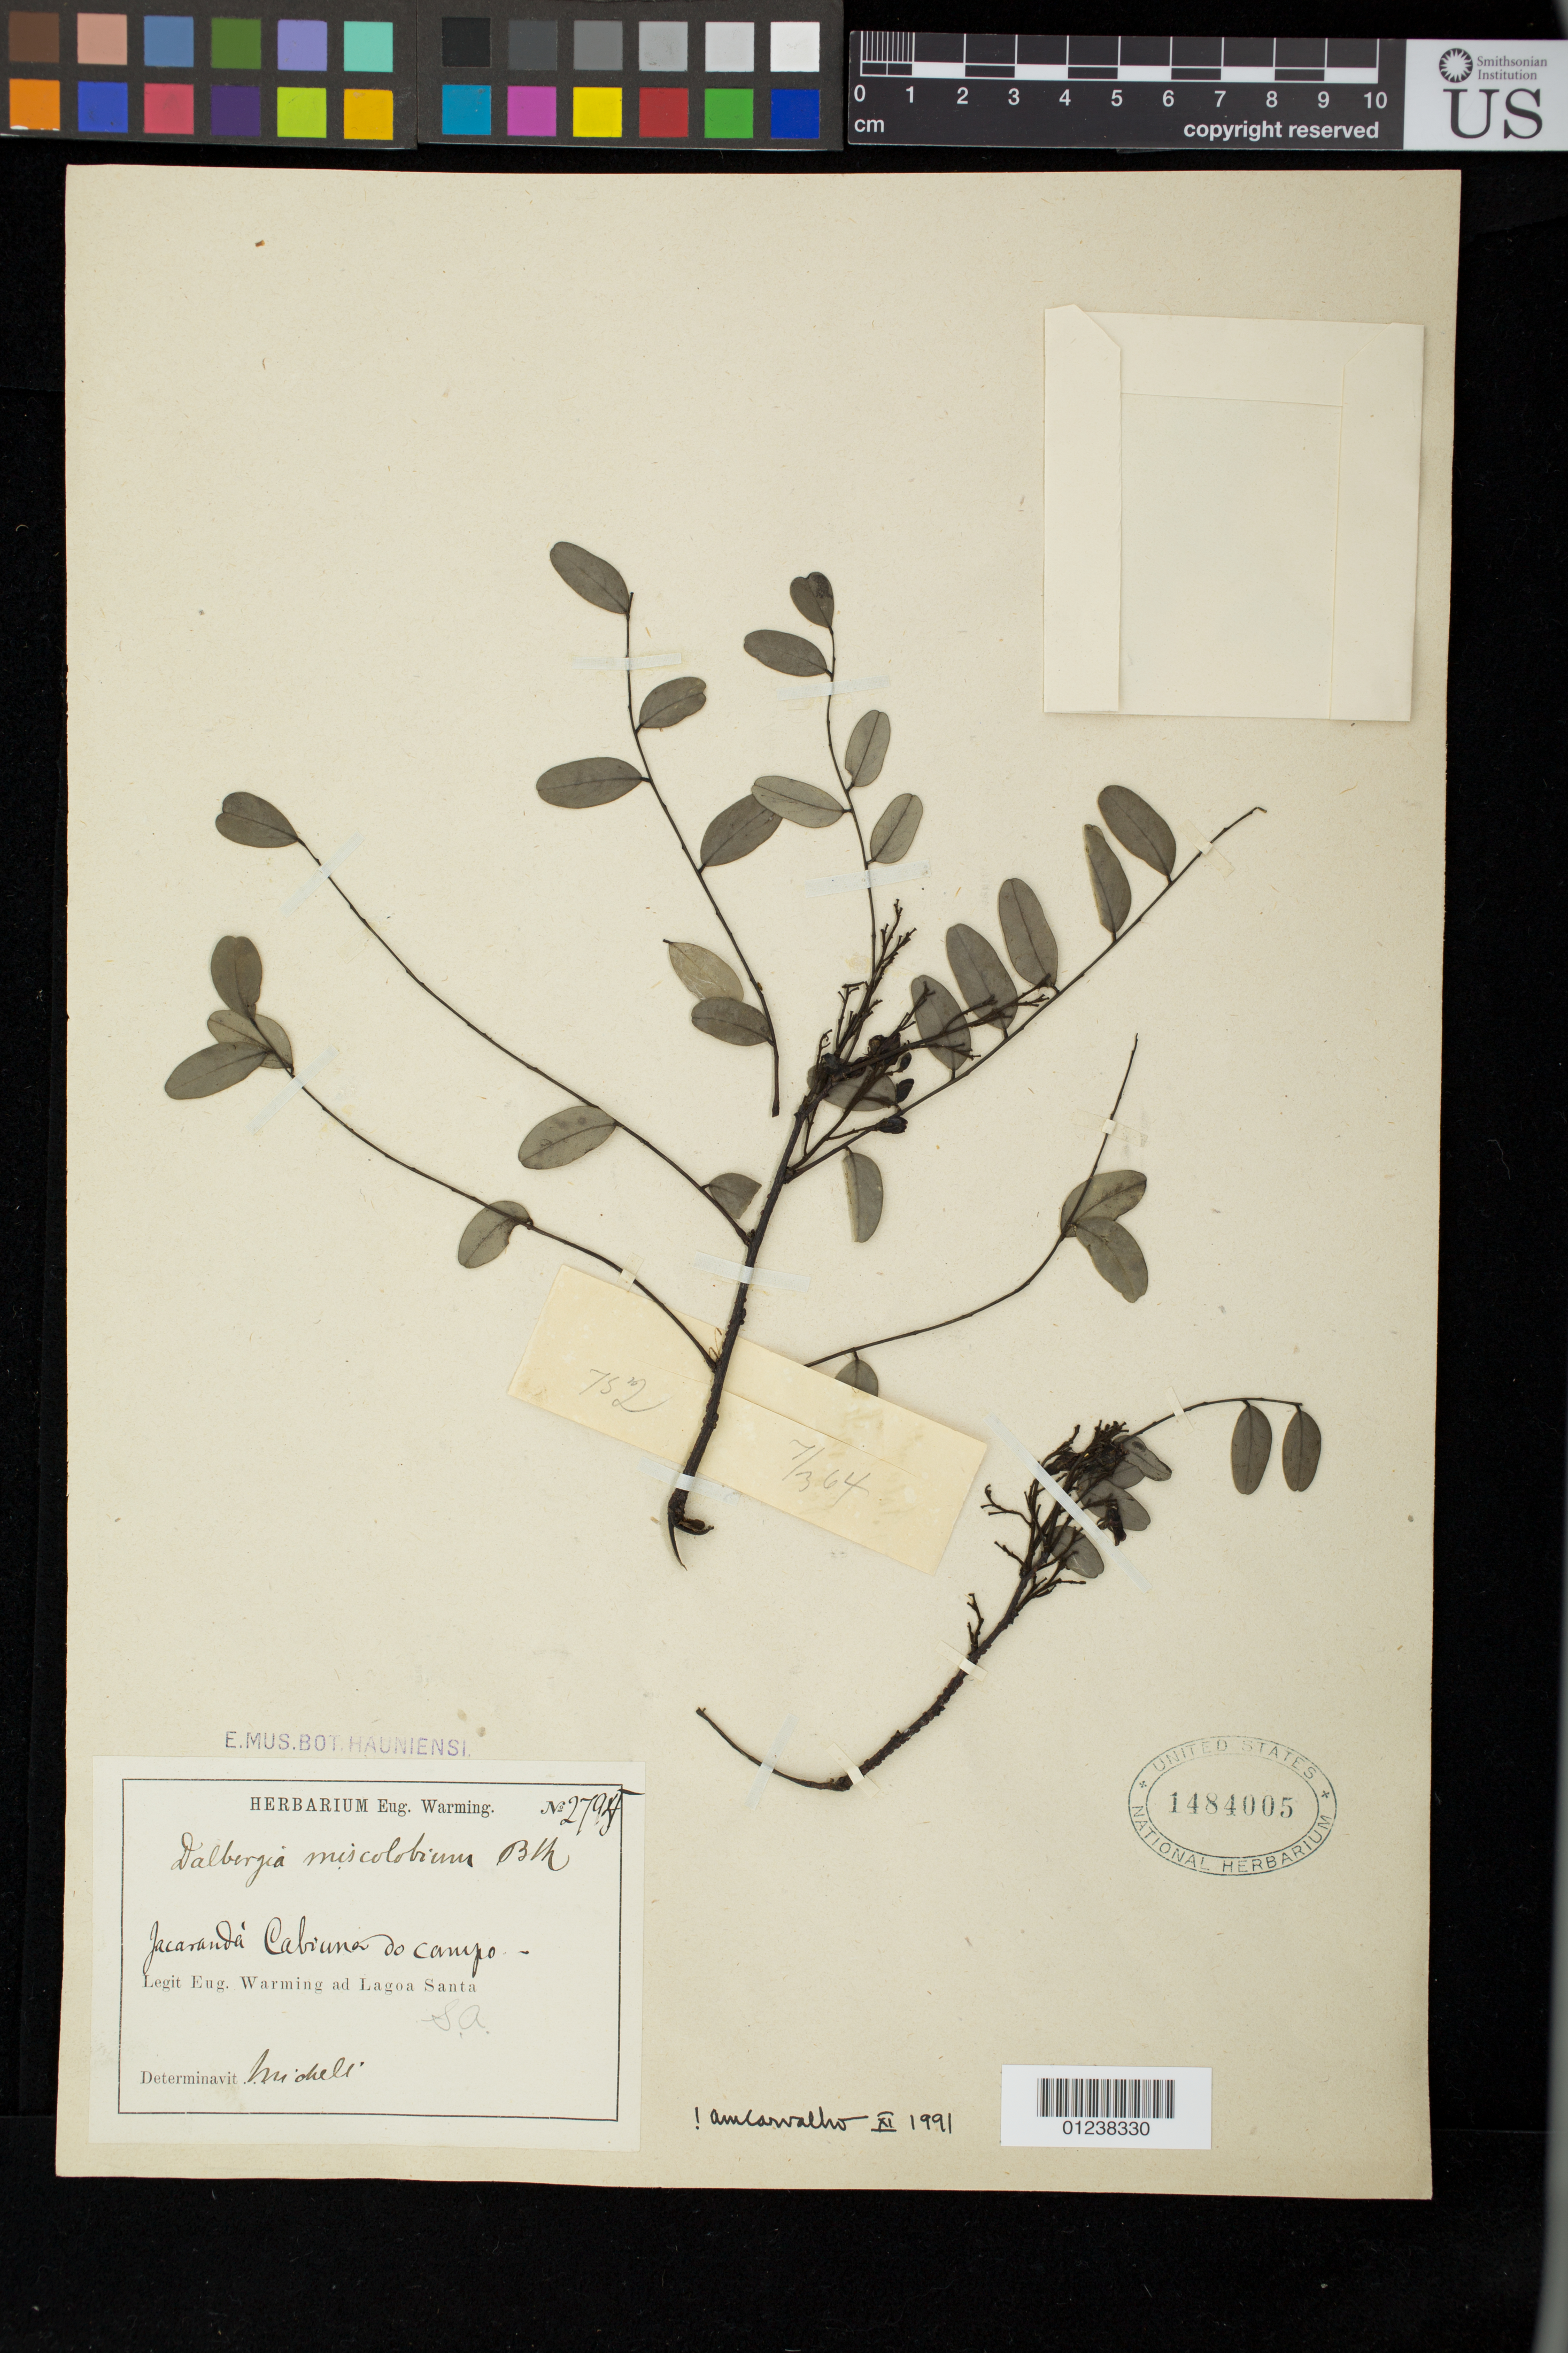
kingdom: Plantae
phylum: Tracheophyta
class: Magnoliopsida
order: Fabales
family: Fabaceae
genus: Dalbergia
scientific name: Dalbergia miscolobium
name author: Benth.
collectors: Michell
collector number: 2794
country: Brazil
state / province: Minas Gerais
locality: Lagoa Santa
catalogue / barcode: US 1484005